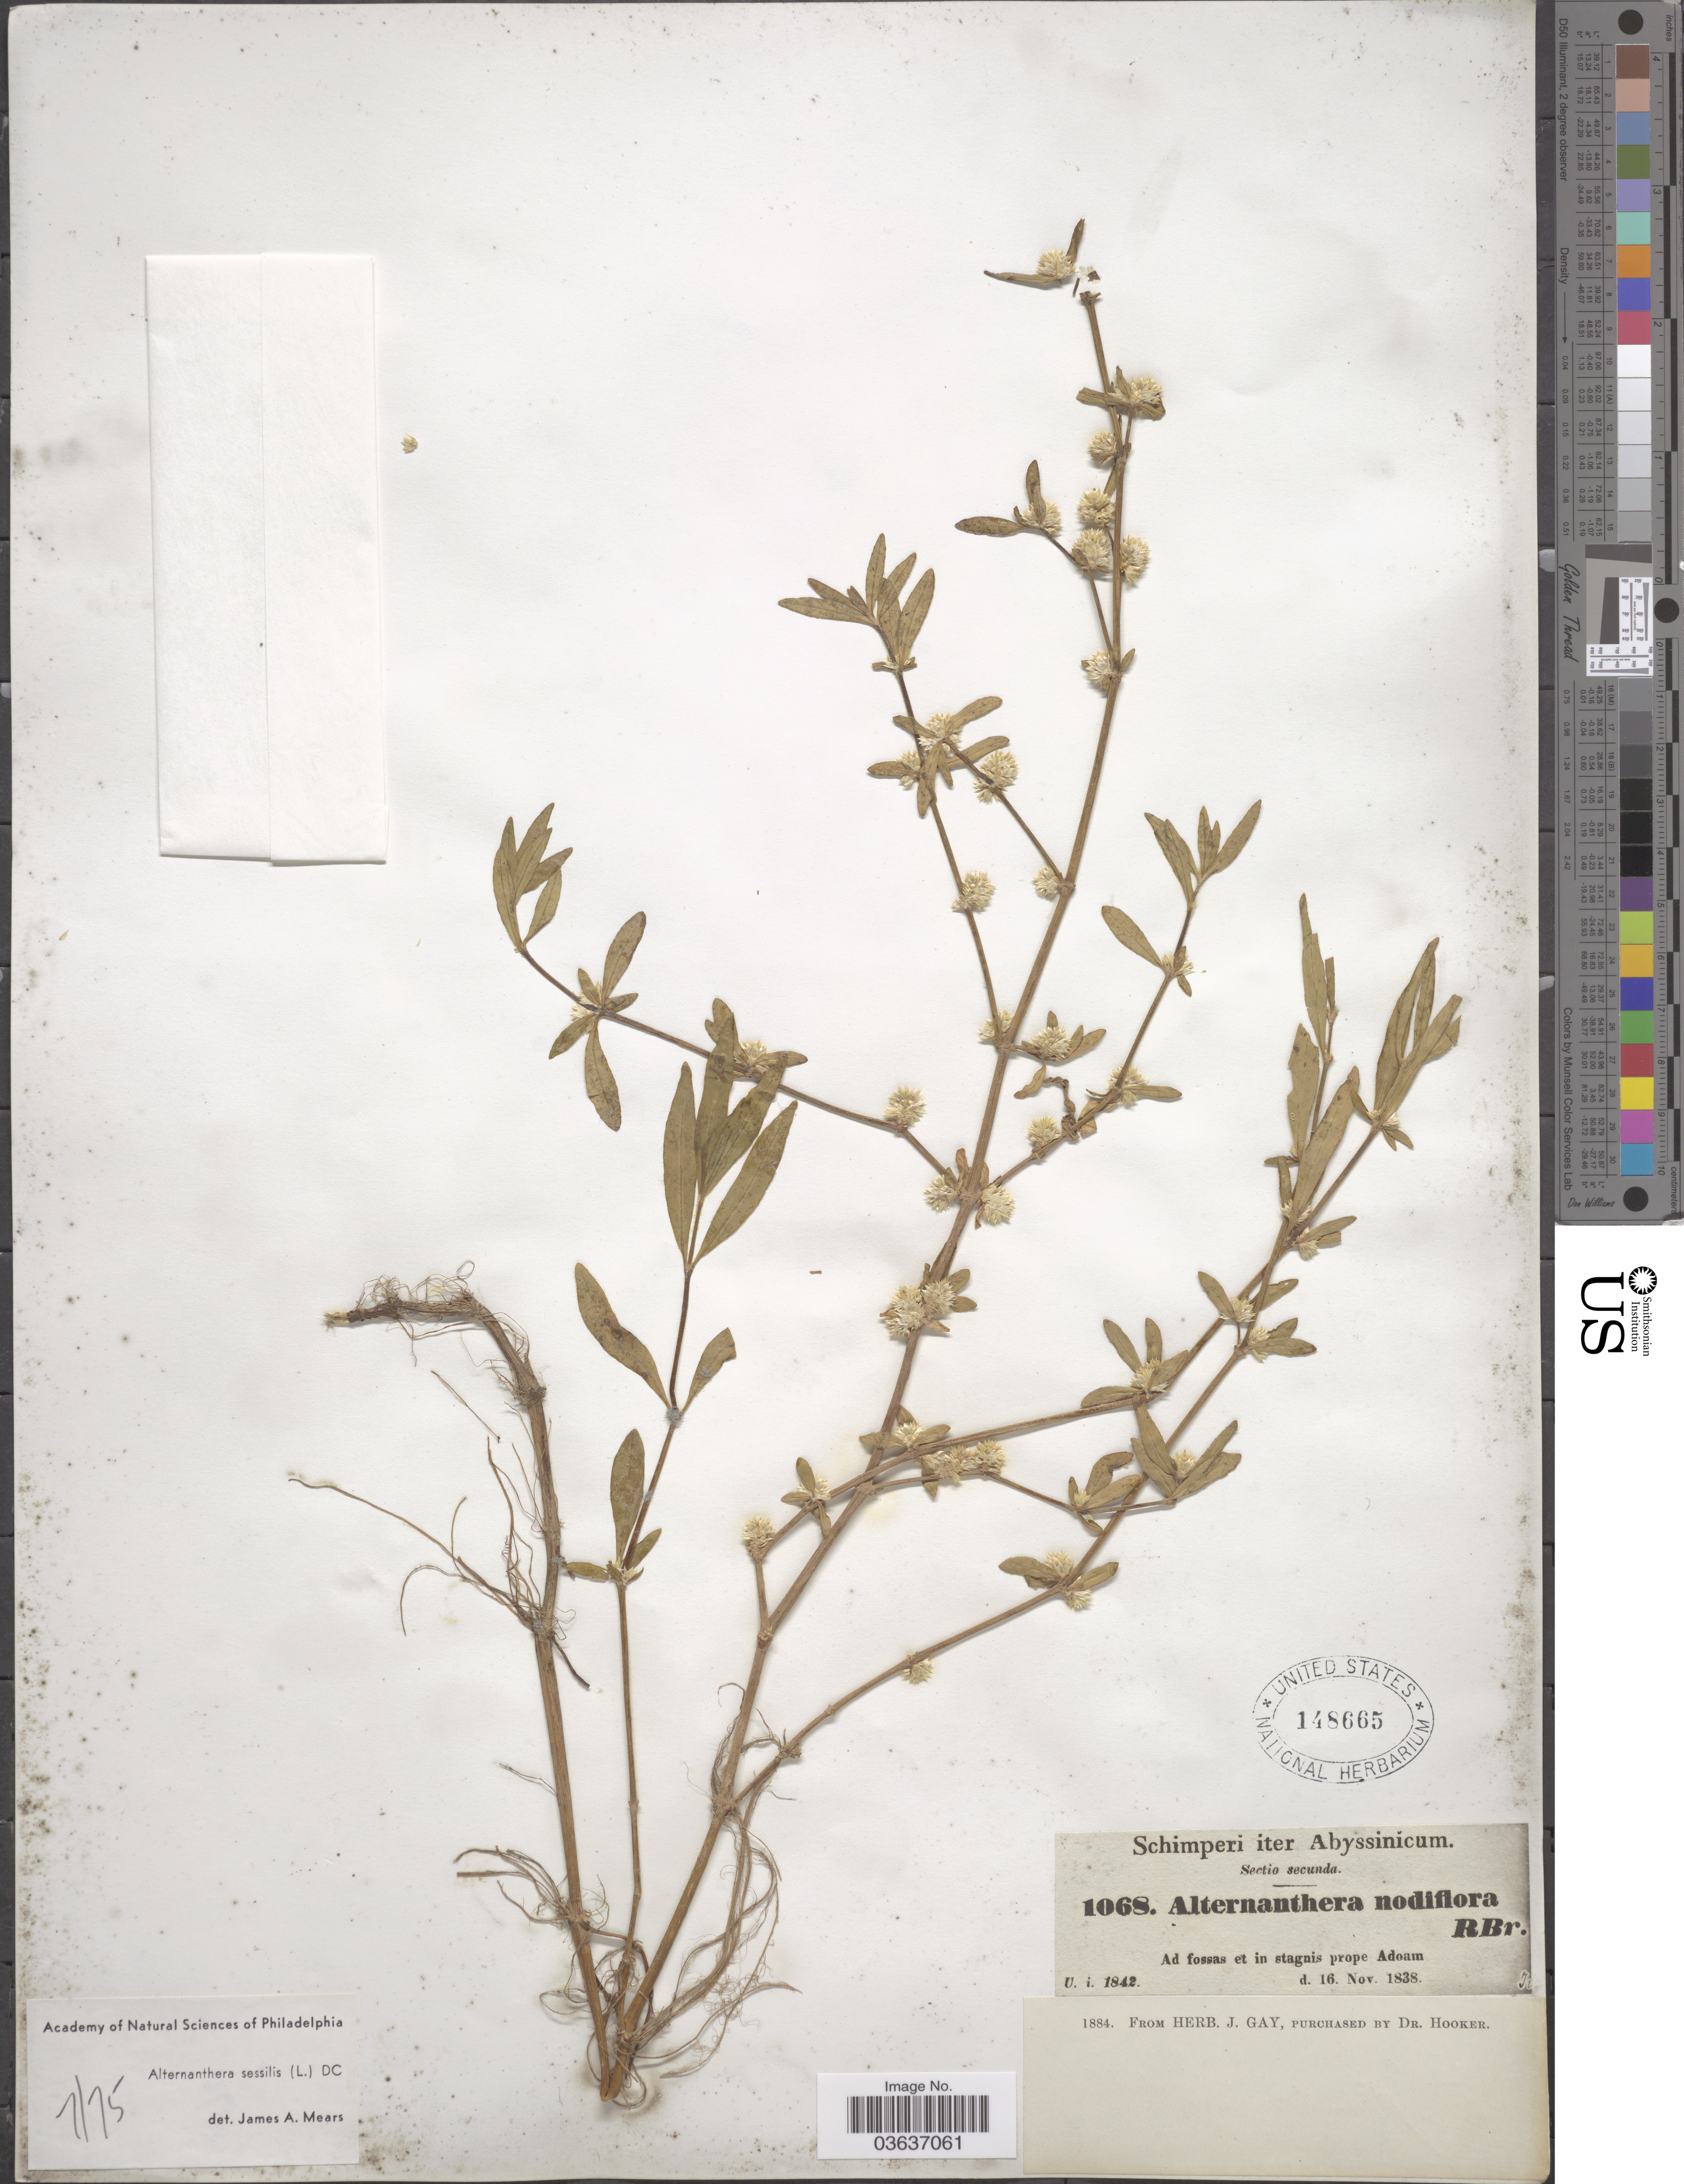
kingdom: Plantae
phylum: Tracheophyta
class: Magnoliopsida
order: Caryophyllales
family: Amaranthaceae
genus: Alternanthera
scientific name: Alternanthera sessilis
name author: (L.) DC.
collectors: -. Schimper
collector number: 1068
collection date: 1838-11-16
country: Ethiopia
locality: Abyssinicum. Ad fossas et in stagnis prope Adoam.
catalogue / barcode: US 148665